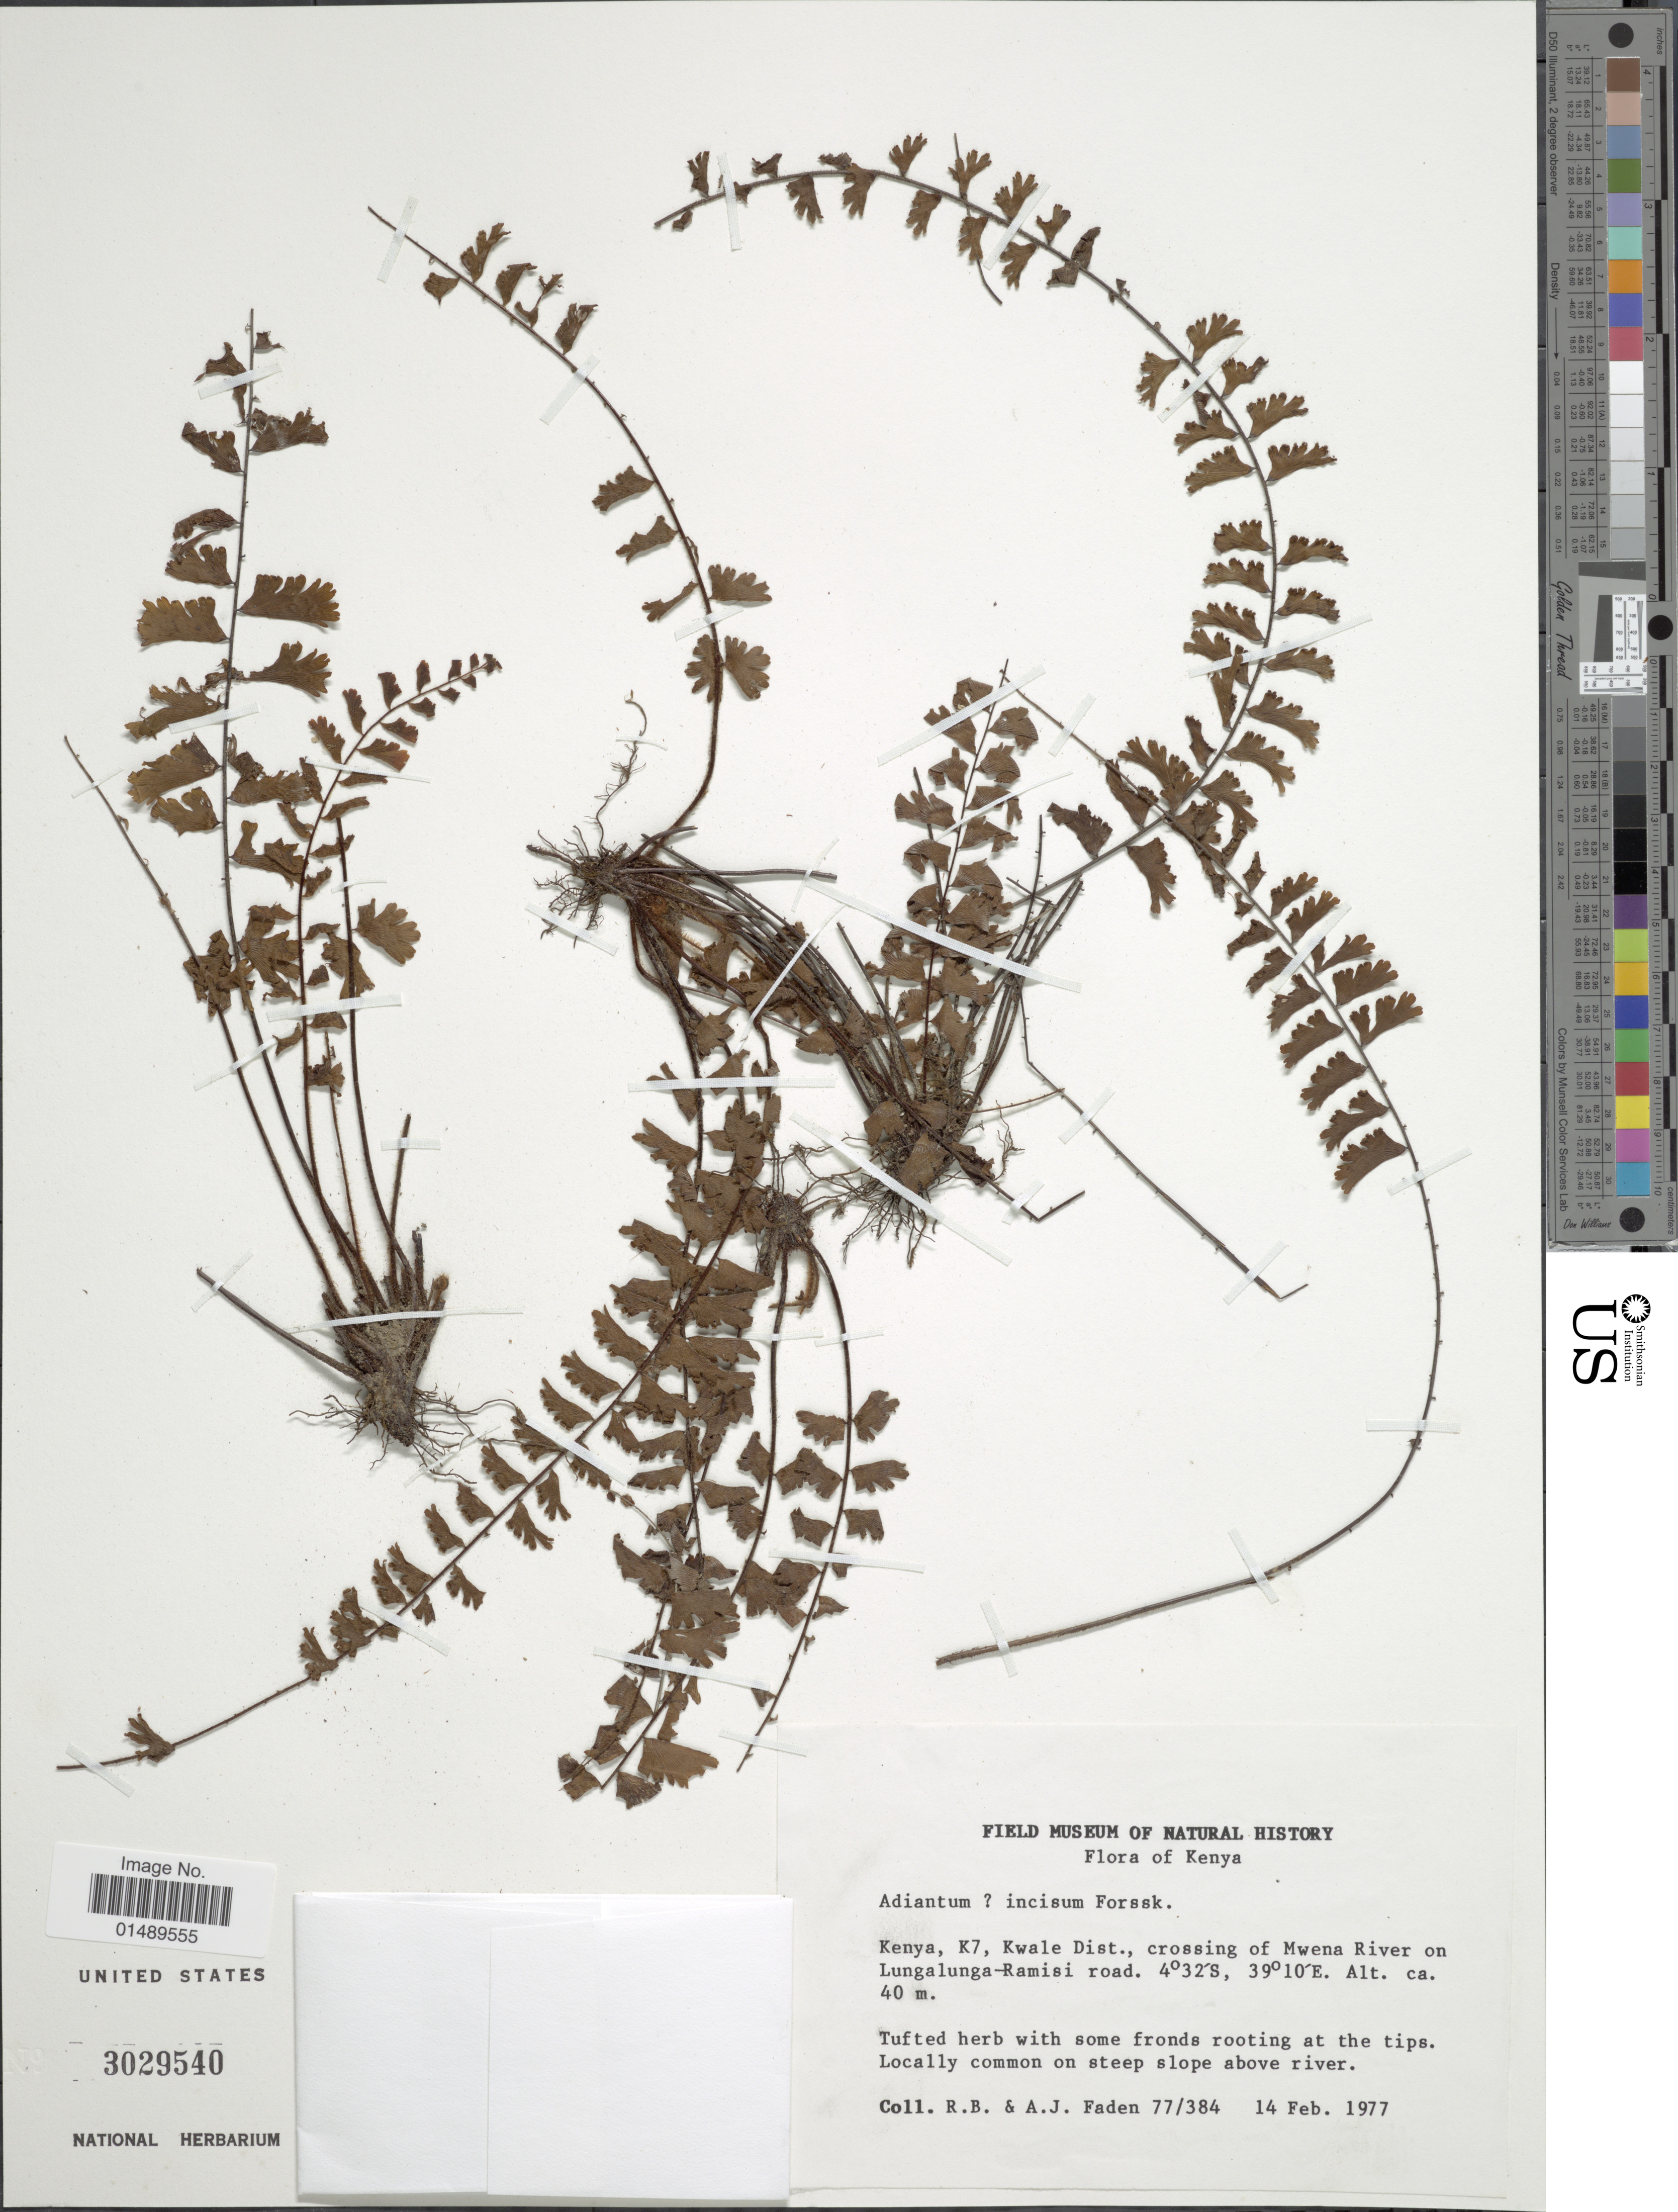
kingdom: Plantae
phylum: Tracheophyta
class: Polypodiopsida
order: Polypodiales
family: Pteridaceae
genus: Adiantum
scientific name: Adiantum incisum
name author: Forssk.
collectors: R. B. Faden & A. J. Faden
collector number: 77/384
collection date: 1977-02-14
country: Kenya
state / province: Kwale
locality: Kenya, K7, Kwale Dist., crossing of Mwena river on Lungalunga-Ramisi road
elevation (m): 40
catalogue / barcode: US 3029540